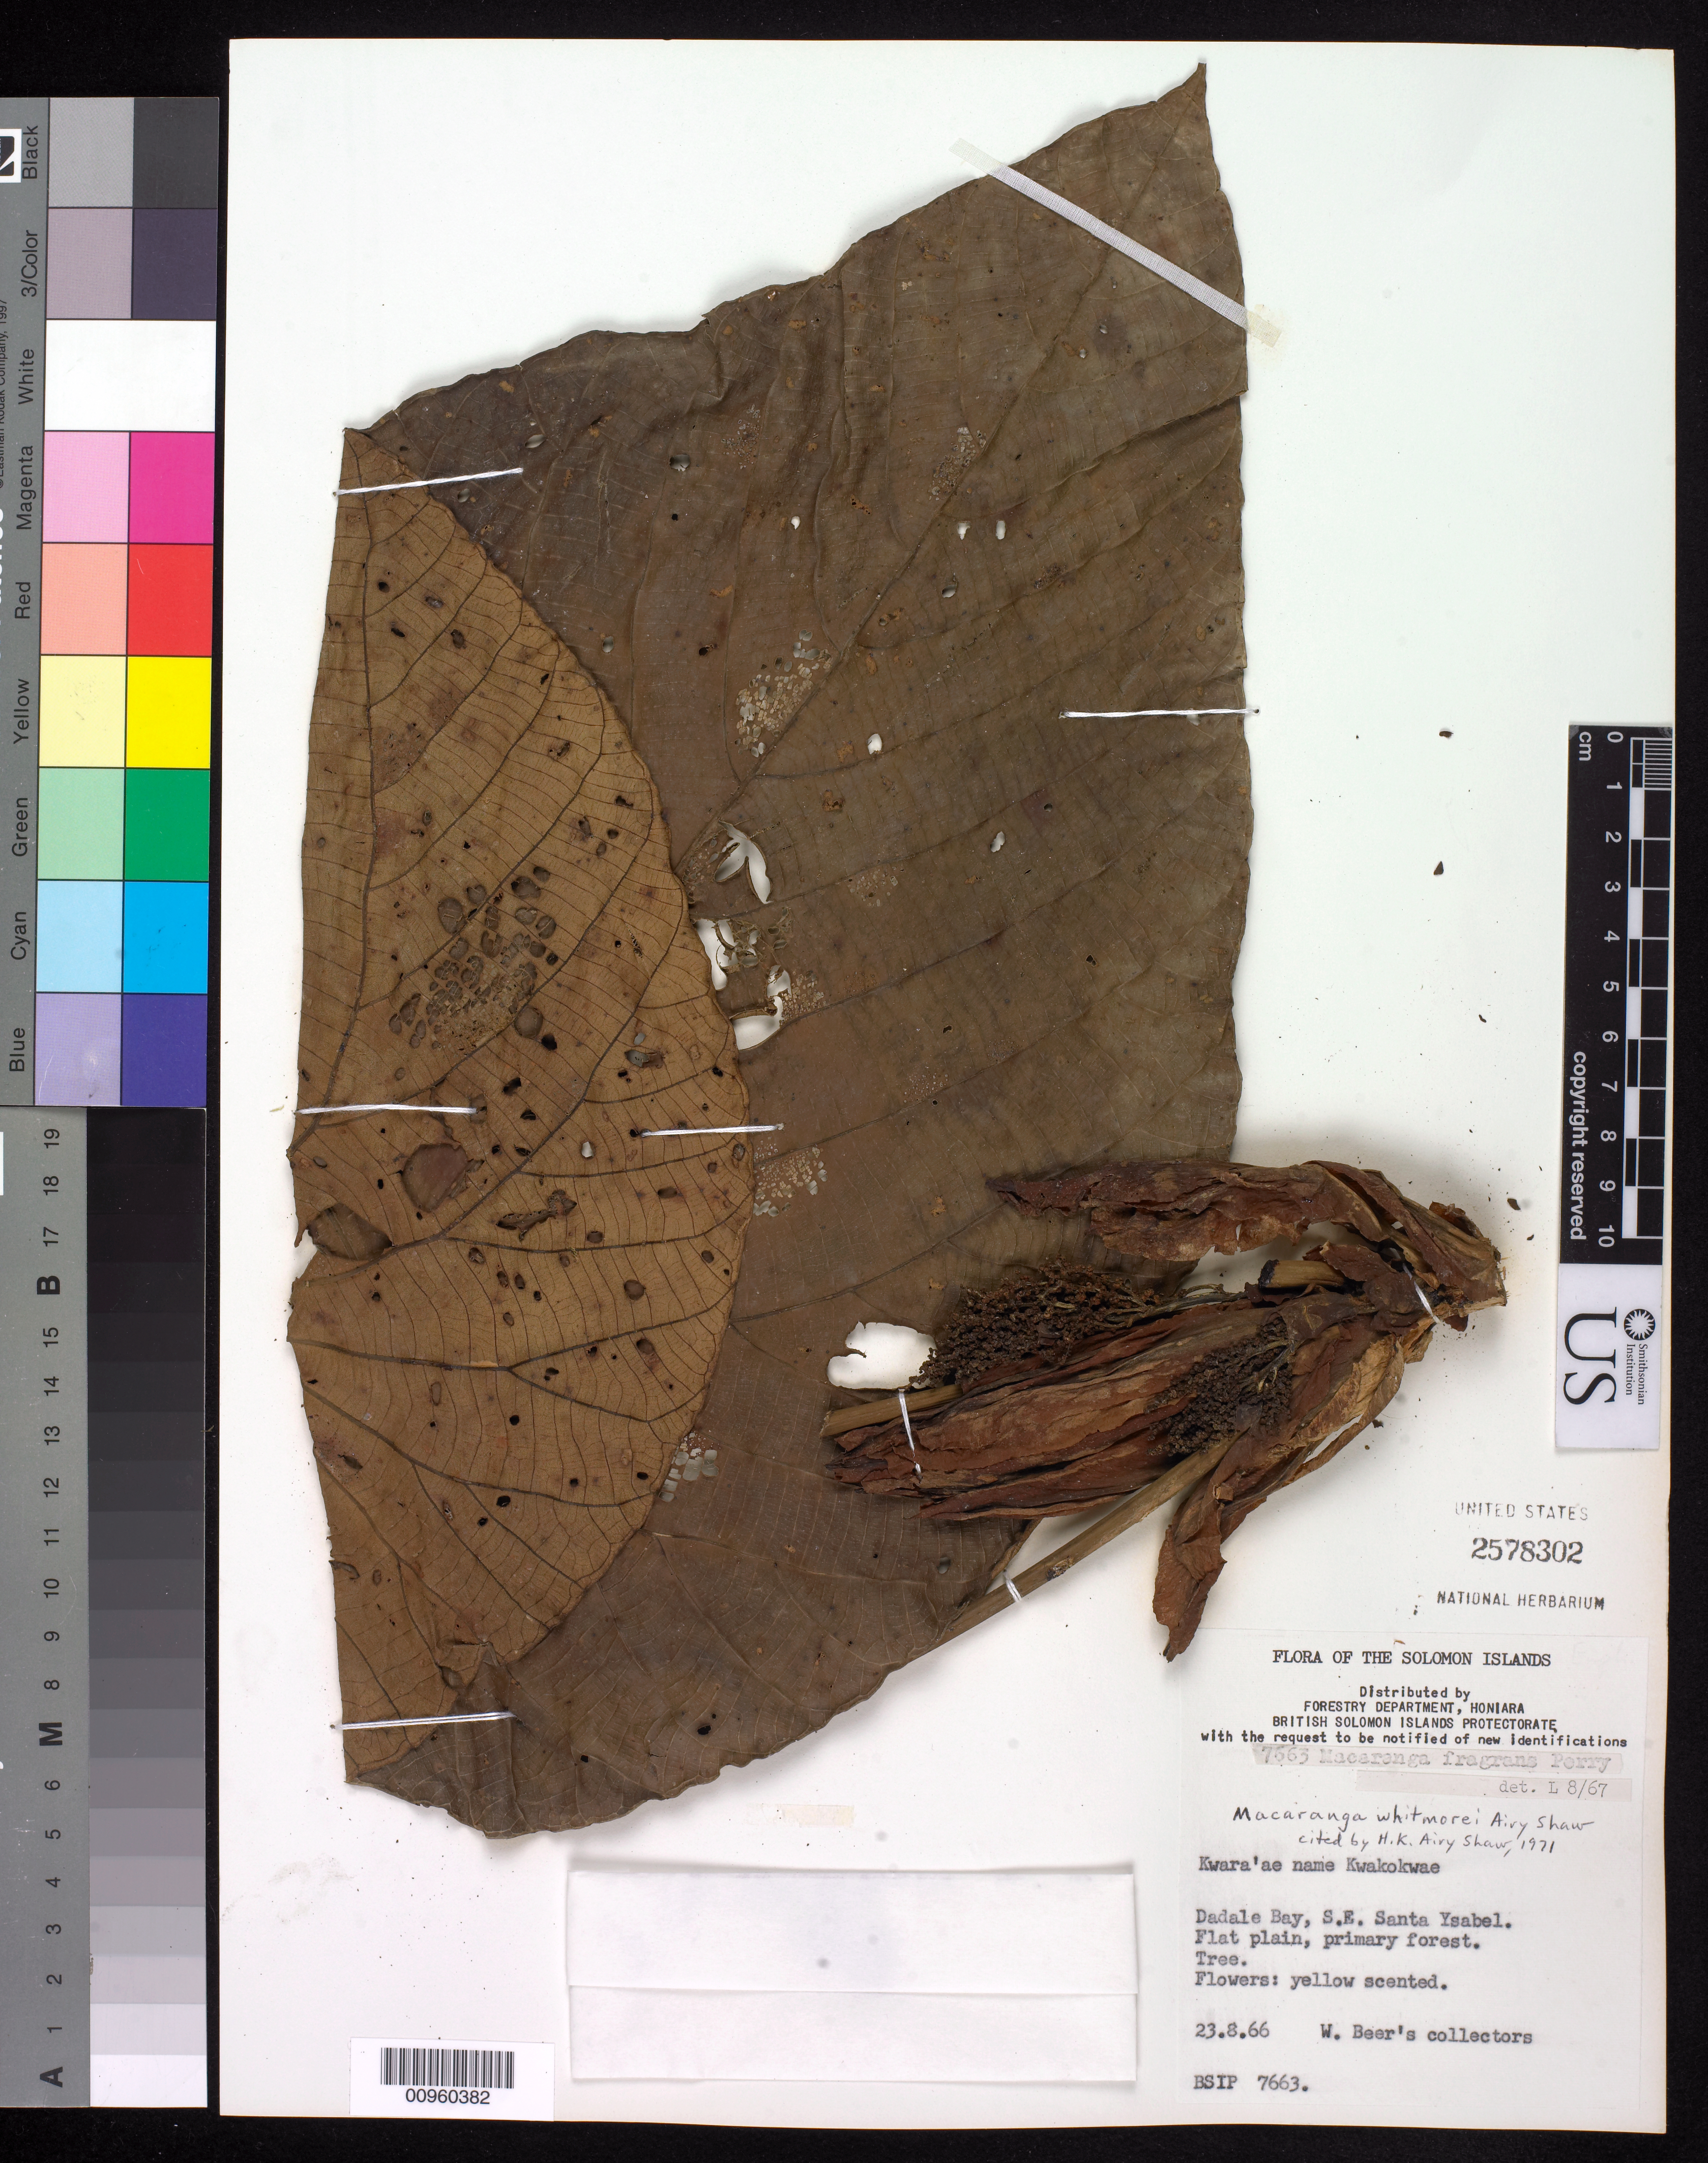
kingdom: Plantae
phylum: Tracheophyta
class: Magnoliopsida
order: Malpighiales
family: Euphorbiaceae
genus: Macaranga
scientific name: Macaranga whitmorei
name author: Airy Shaw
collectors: W. Beer's Collectors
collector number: BSIP 7663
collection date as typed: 23 Aug 1966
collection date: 1966-08-23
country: Solomon Islands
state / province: Isabel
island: Santa Isabel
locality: Solomon, SE Santa Ysabel,Dadale Bay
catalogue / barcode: US 2578302